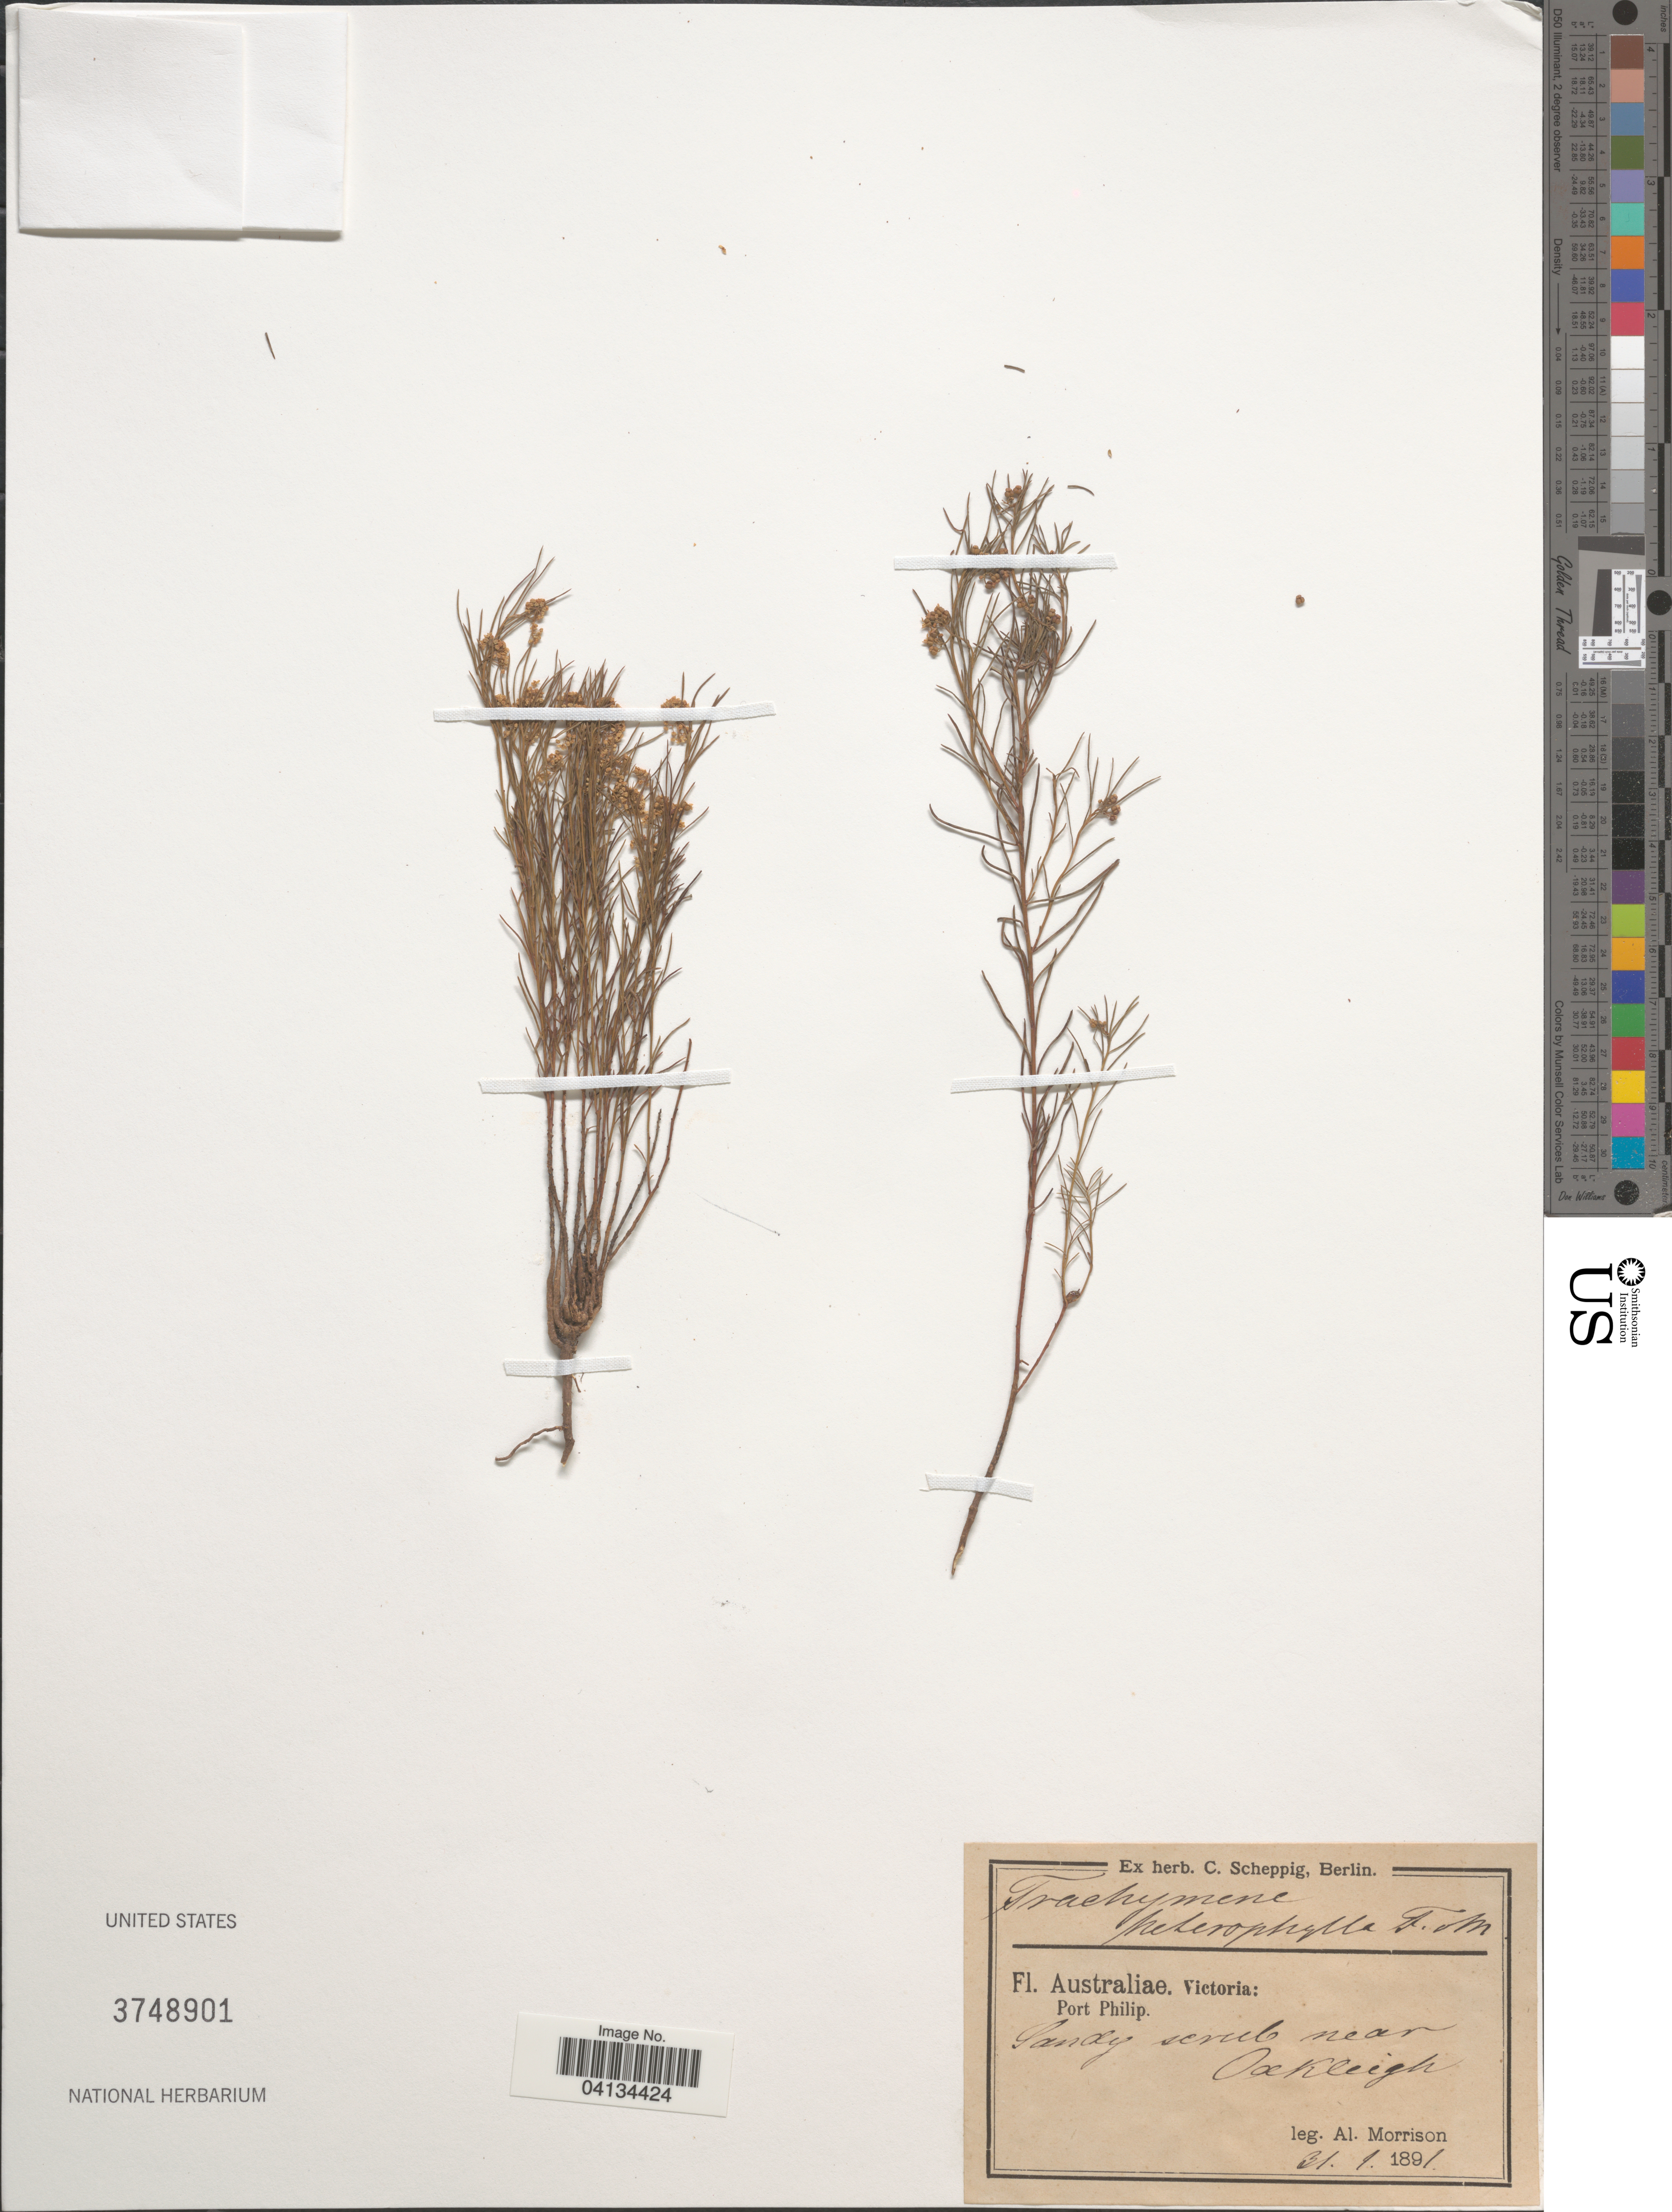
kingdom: Plantae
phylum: Tracheophyta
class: Magnoliopsida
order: Apiales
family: Apiaceae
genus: Platysace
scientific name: Platysace heterophylla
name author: (Benth.) C. Norman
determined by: Strong, Mark T., (BOT), Smithsonian Institution - National Museum of Natural History (UNITED STATES)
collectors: A. Morrison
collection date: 1891-01-31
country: Australia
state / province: Victoria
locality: Australiae. Victoria: Port Philip. Sandy scrub near Oakleigh.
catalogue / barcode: US 3748901